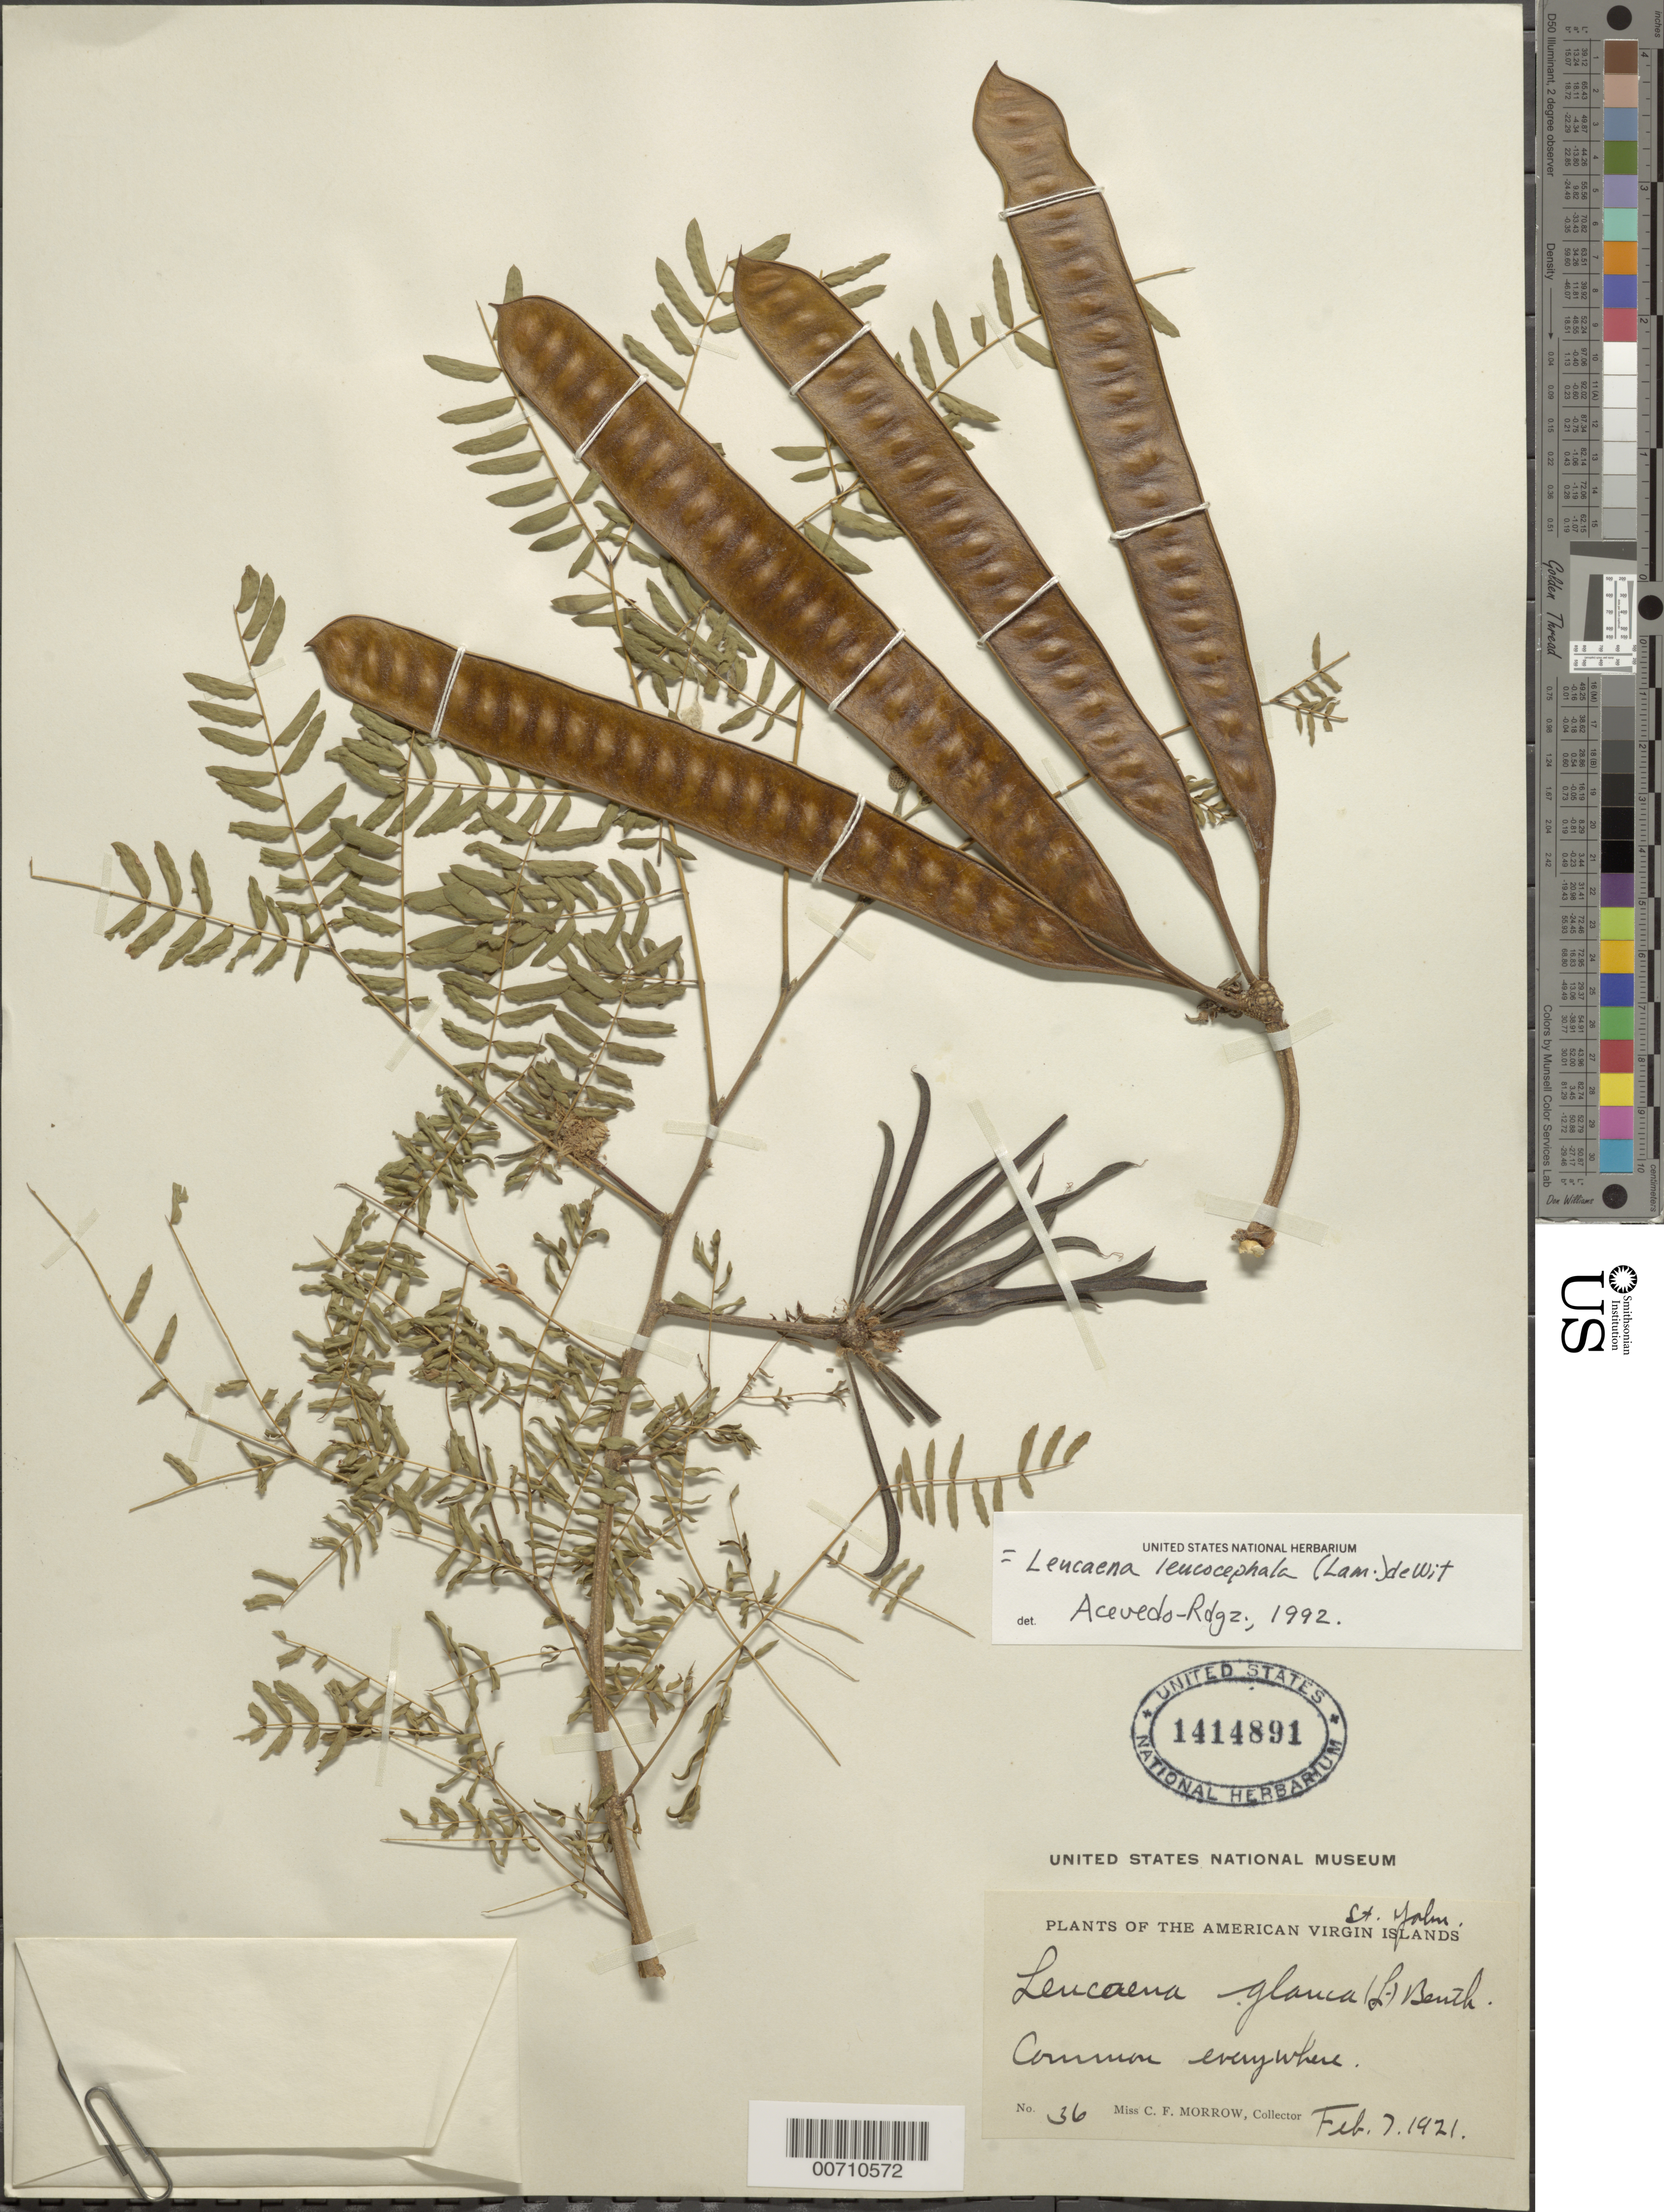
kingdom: Plantae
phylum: Tracheophyta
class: Magnoliopsida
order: Fabales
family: Fabaceae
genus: Leucaena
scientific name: Leucaena leucocephala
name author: (Lam.) de Wit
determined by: Acevedo-Rodríguez, P., (BOT), Smithsonian Institution - National Museum of Natural History (UNITED STATES)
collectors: C. Morrow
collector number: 36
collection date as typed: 07 Feb 1921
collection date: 1921-02-07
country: U.S. Virgin Islands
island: St. John Island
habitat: Everywhere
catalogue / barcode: US 1414891